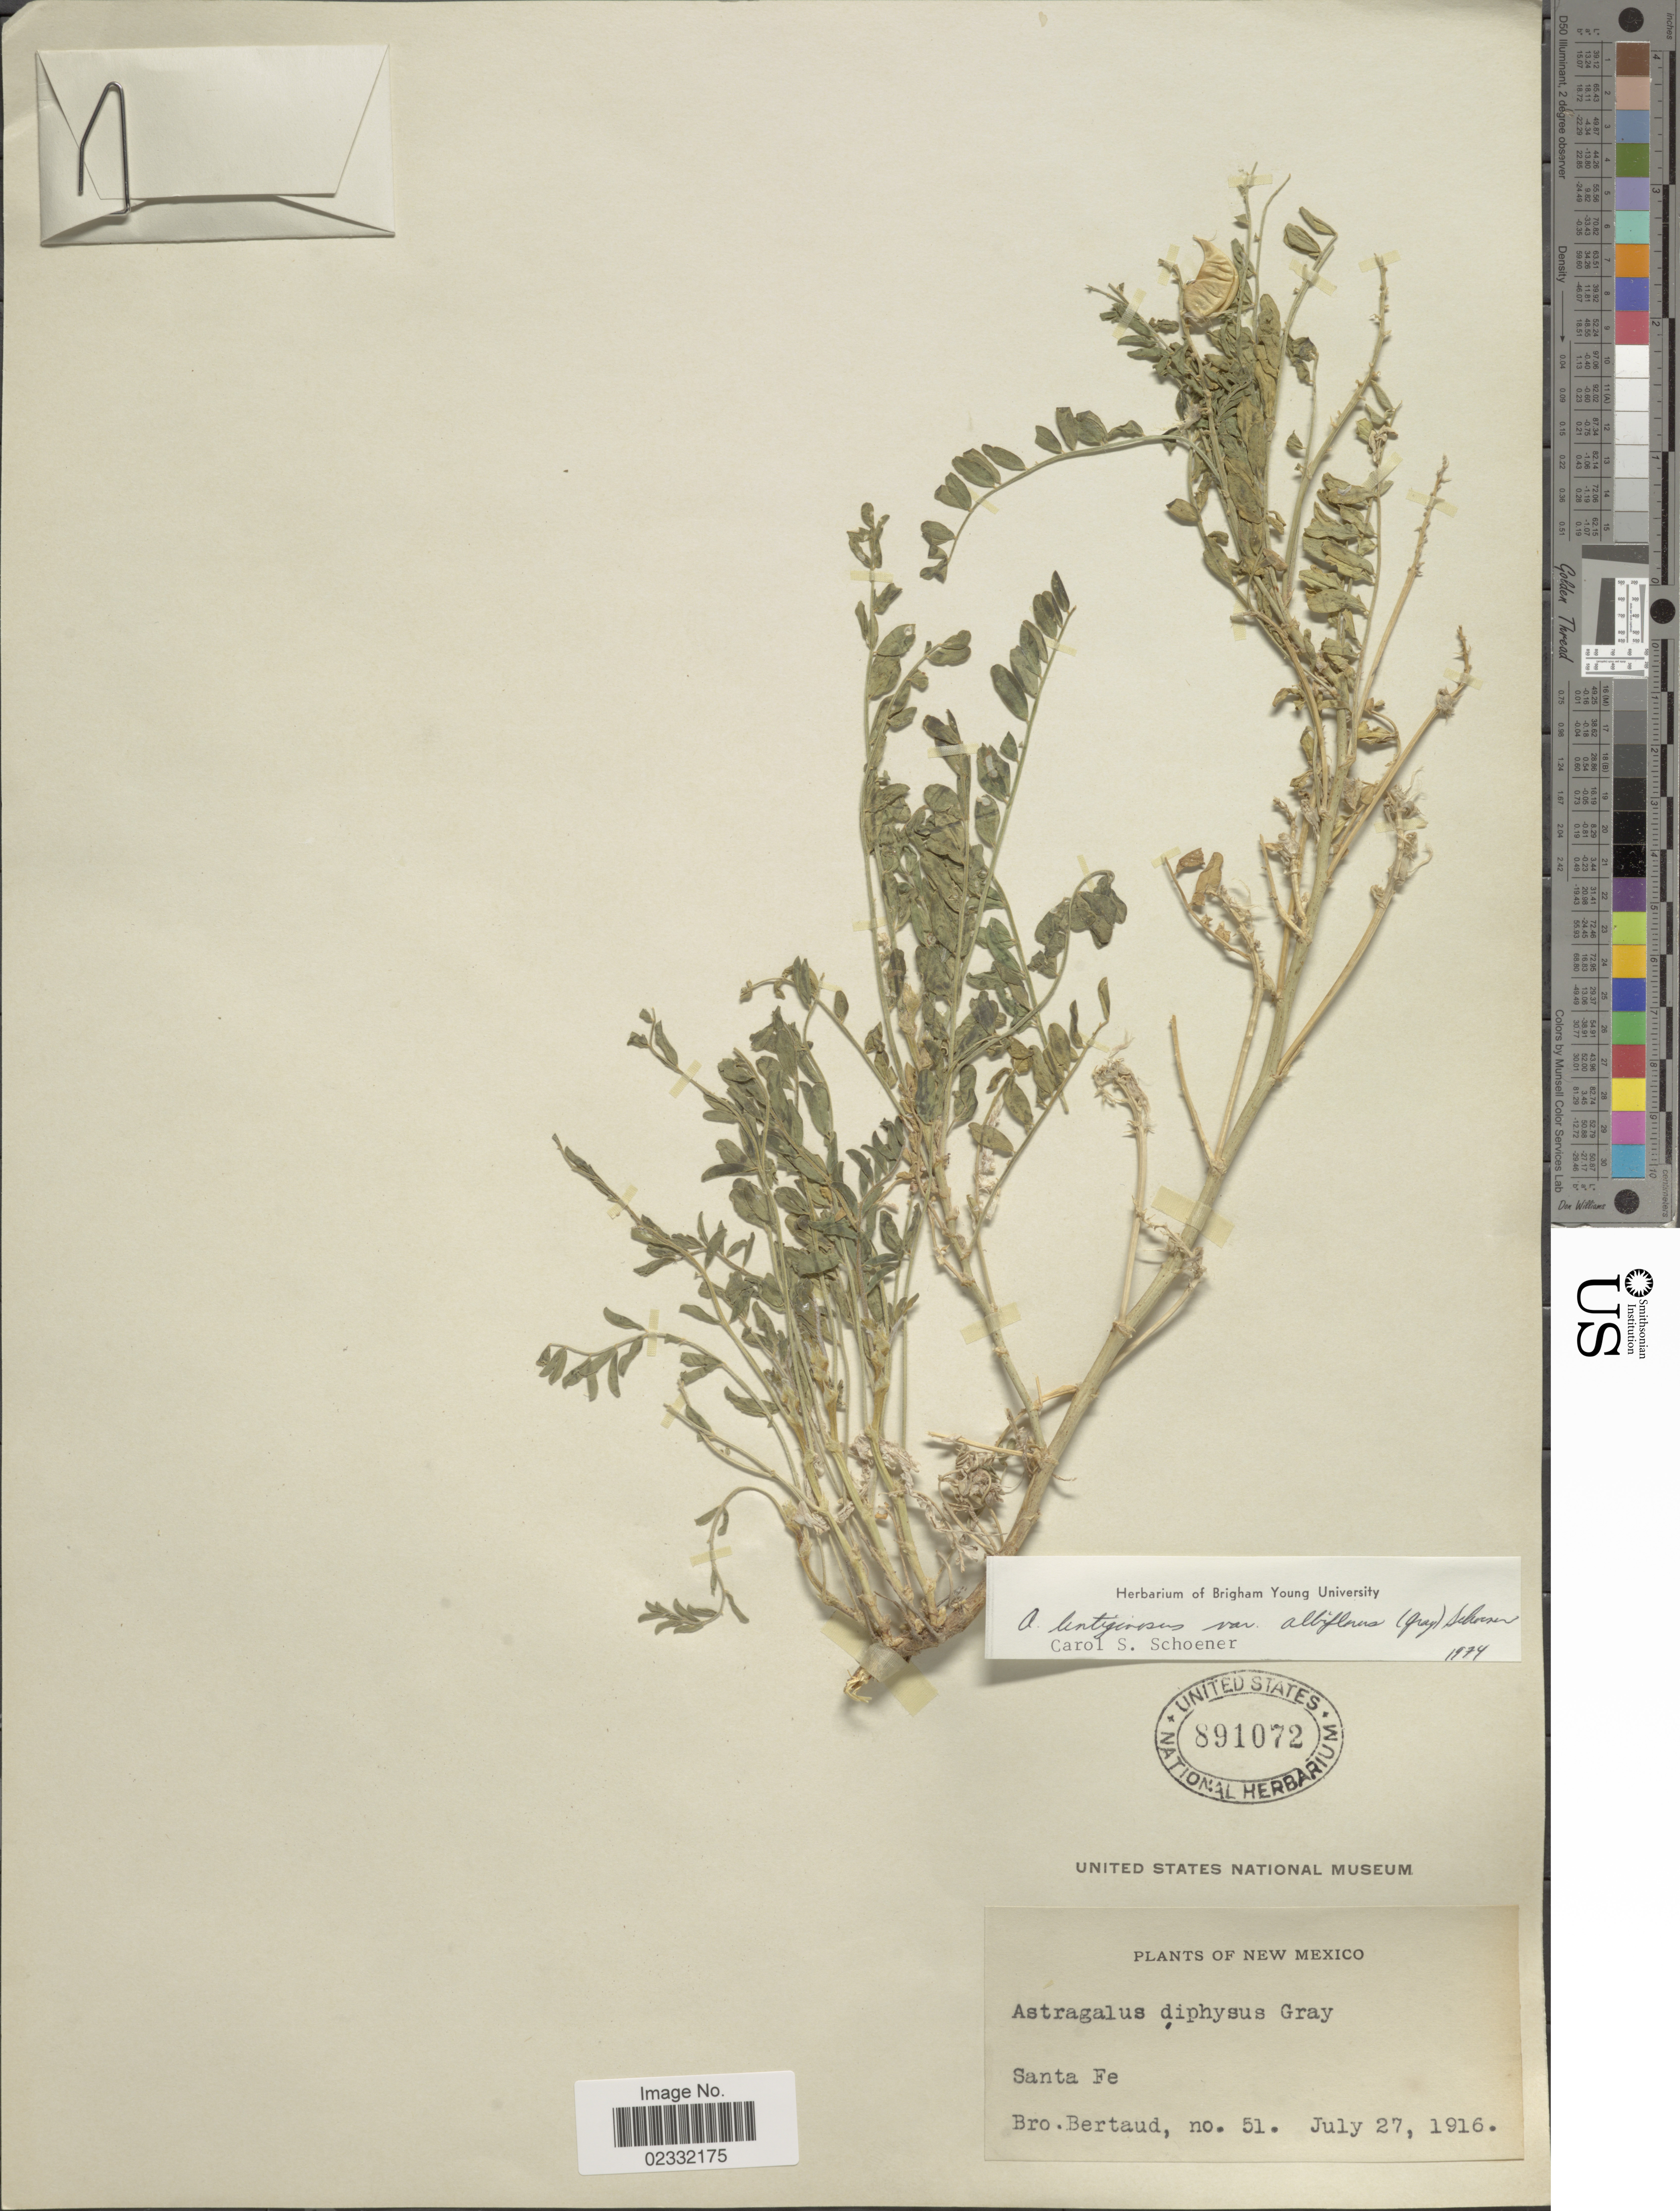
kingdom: Plantae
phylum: Tracheophyta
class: Magnoliopsida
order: Fabales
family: Fabaceae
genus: Astragalus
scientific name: Astragalus lentiginosus var. albiflorus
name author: (A. Gray) Schoener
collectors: Bro. Bertaud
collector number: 51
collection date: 1916-07-27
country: United States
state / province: New Mexico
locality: Santa Fe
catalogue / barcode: US 891072